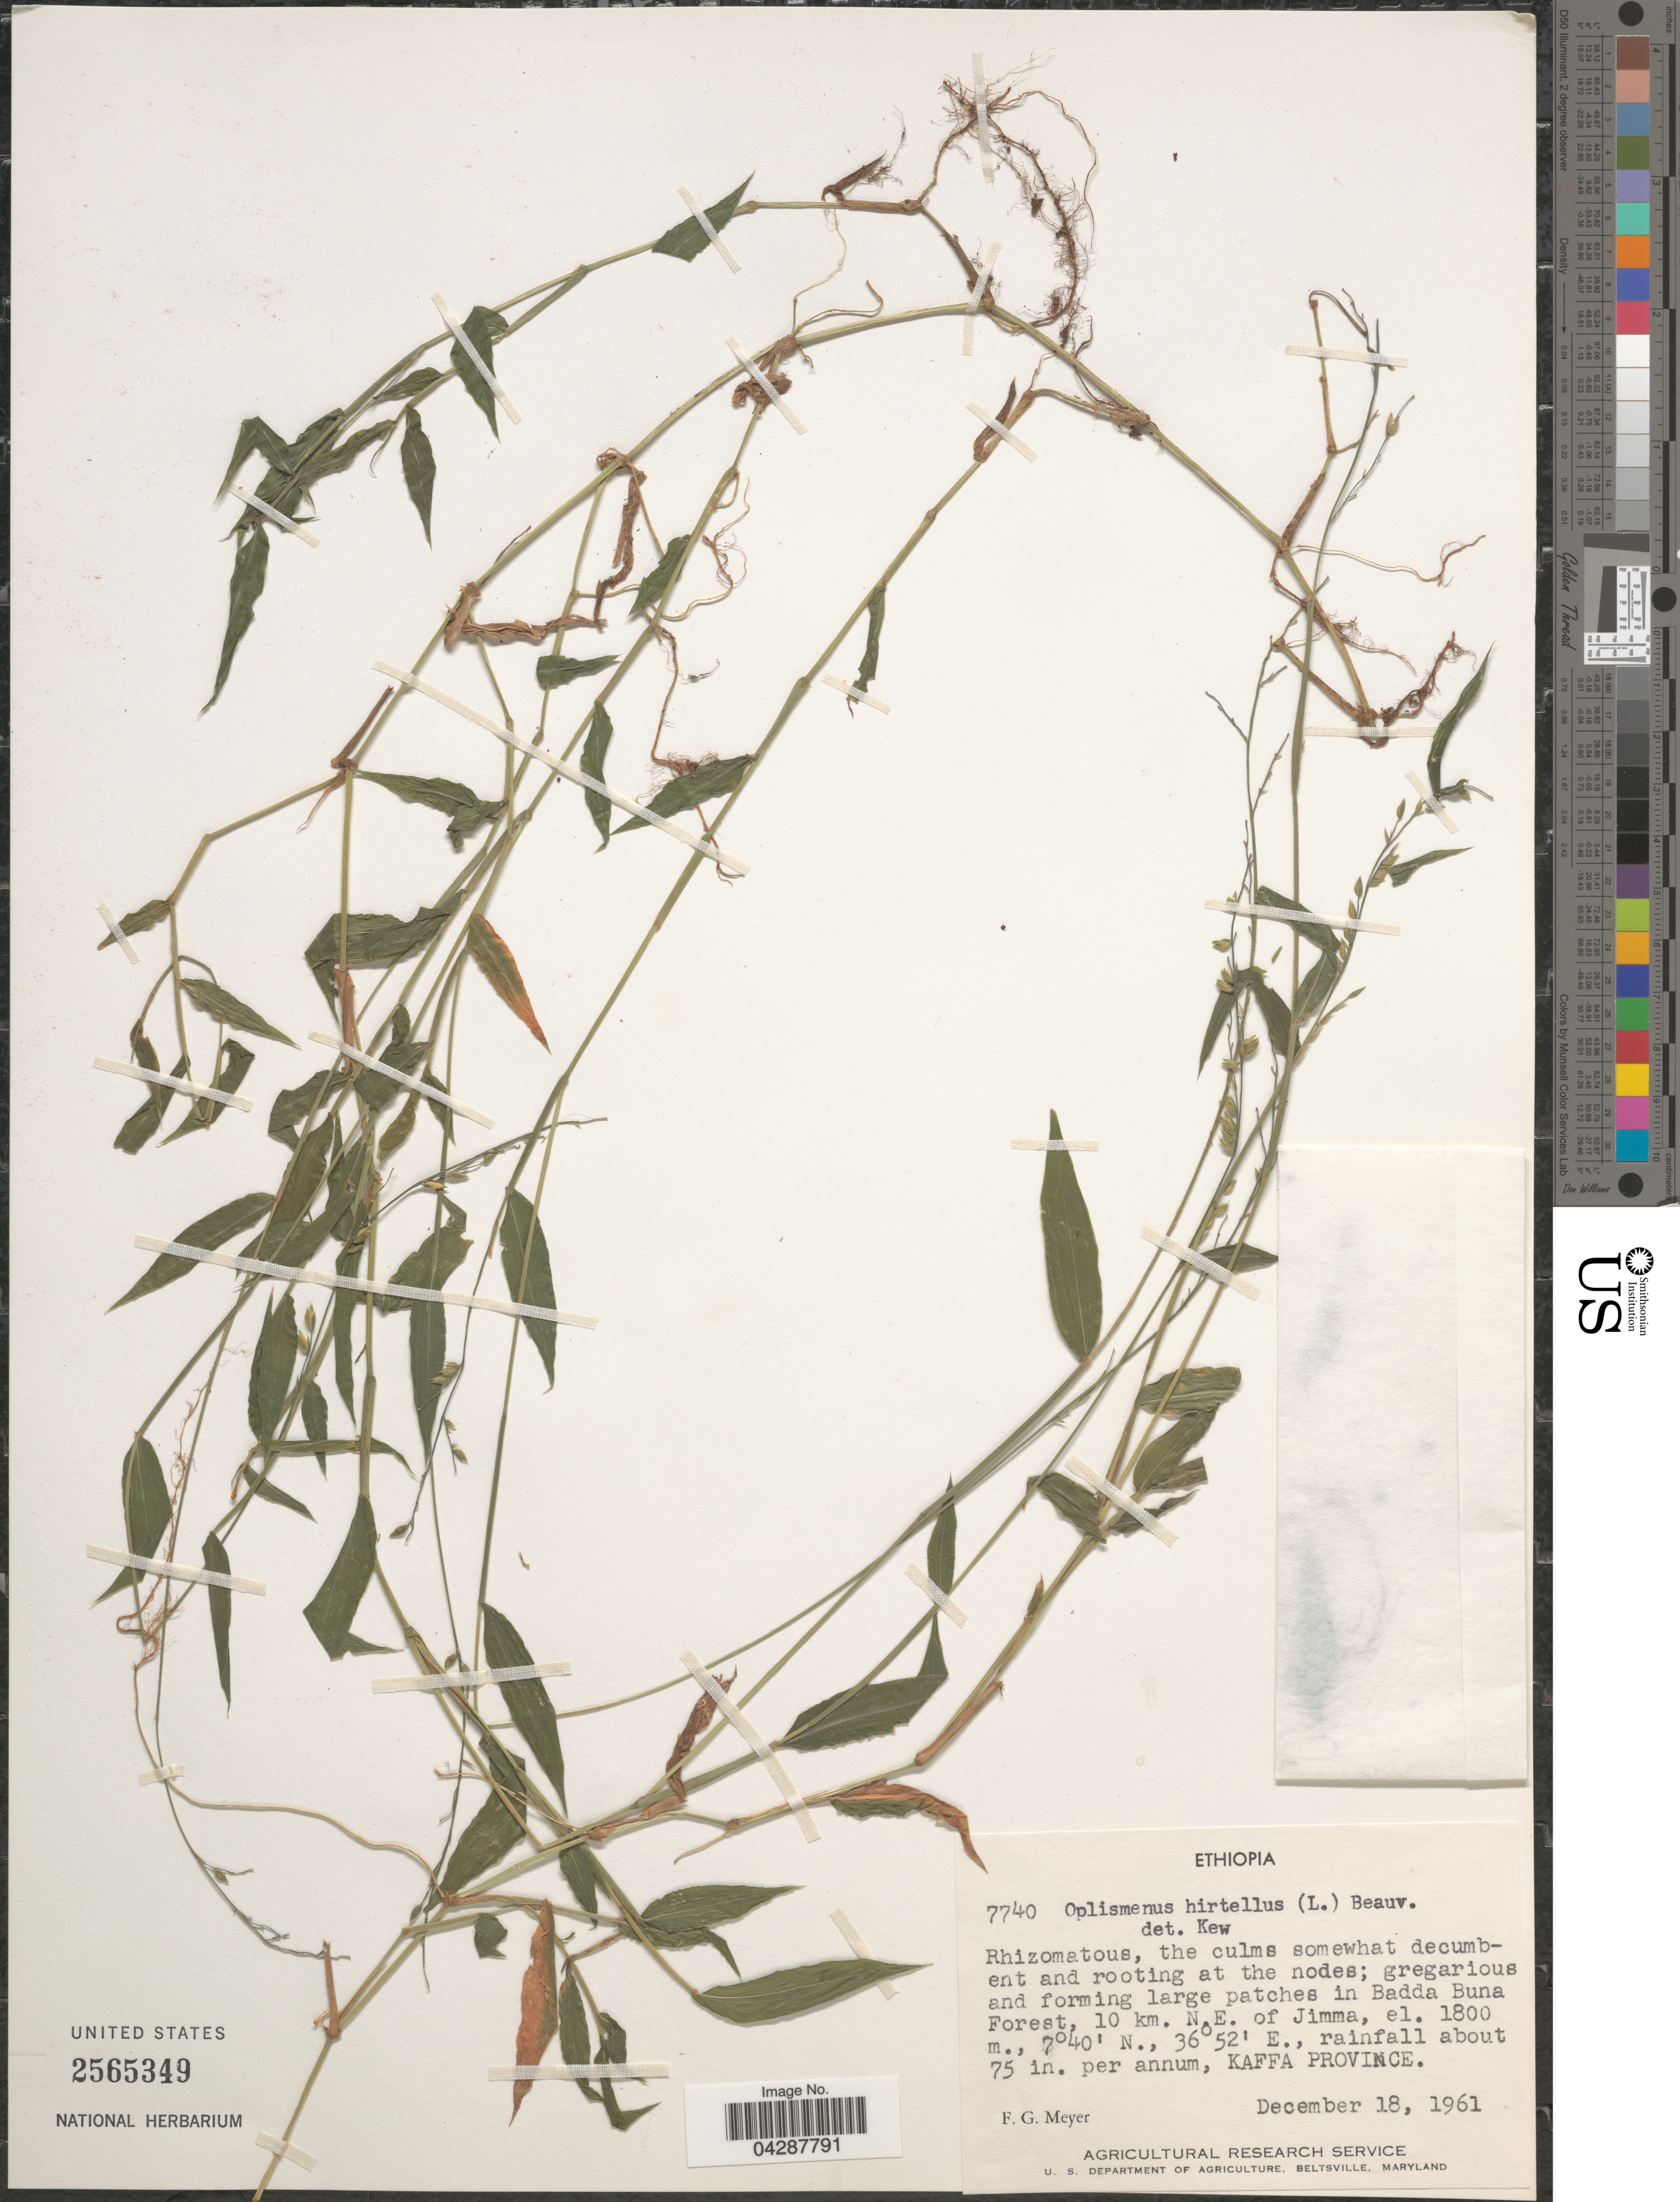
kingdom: Plantae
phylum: Tracheophyta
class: Liliopsida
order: Poales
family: Poaceae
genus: Oplismenus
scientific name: Oplismenus hirtellus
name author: (L.) P. Beauv.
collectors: F. G. Meyer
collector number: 7740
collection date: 1961-12-18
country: Ethiopia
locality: In Badda Buna Forest, 10 km. N.E. of Jimma. Kaffa Province.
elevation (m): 1800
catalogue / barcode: US 2565349